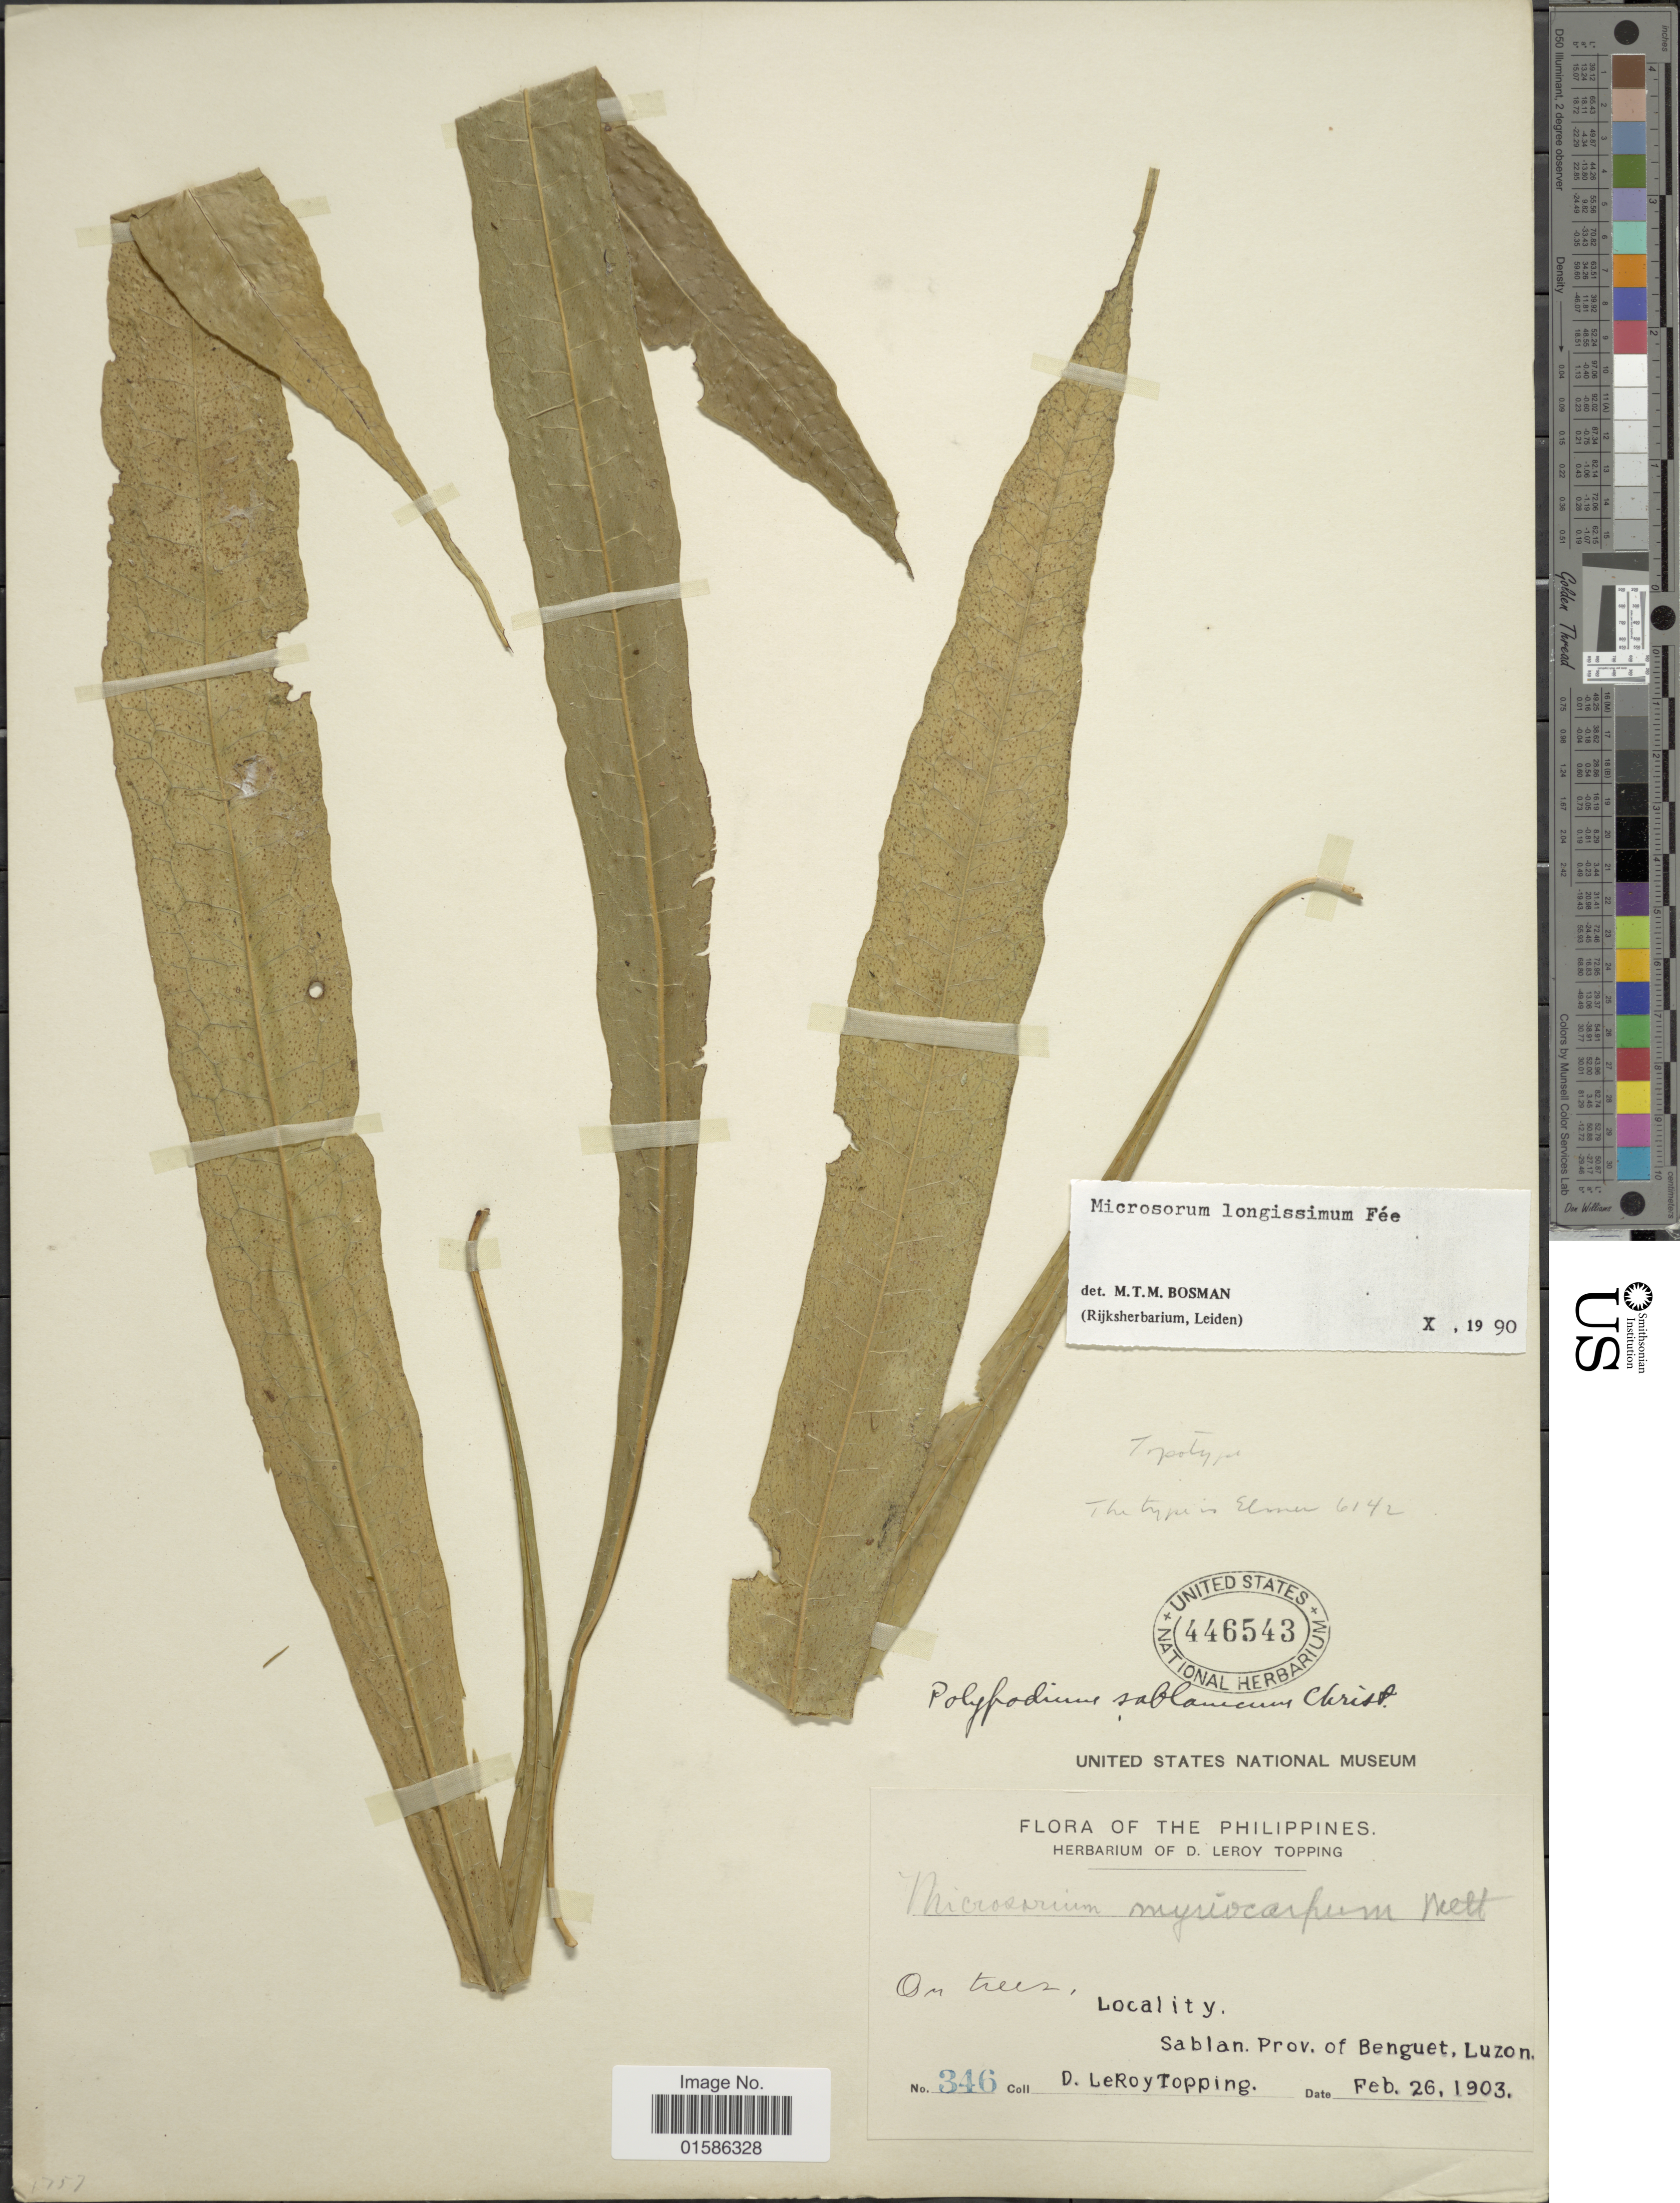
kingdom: Plantae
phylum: Tracheophyta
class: Polypodiopsida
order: Polypodiales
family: Polypodiaceae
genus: Microsorum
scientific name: Microsorum longissimum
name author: Fée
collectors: D. L. Topping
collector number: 346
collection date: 1903-02-26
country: Philippines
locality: Sablan Prov. of Benguet, Luzon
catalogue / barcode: US 446543